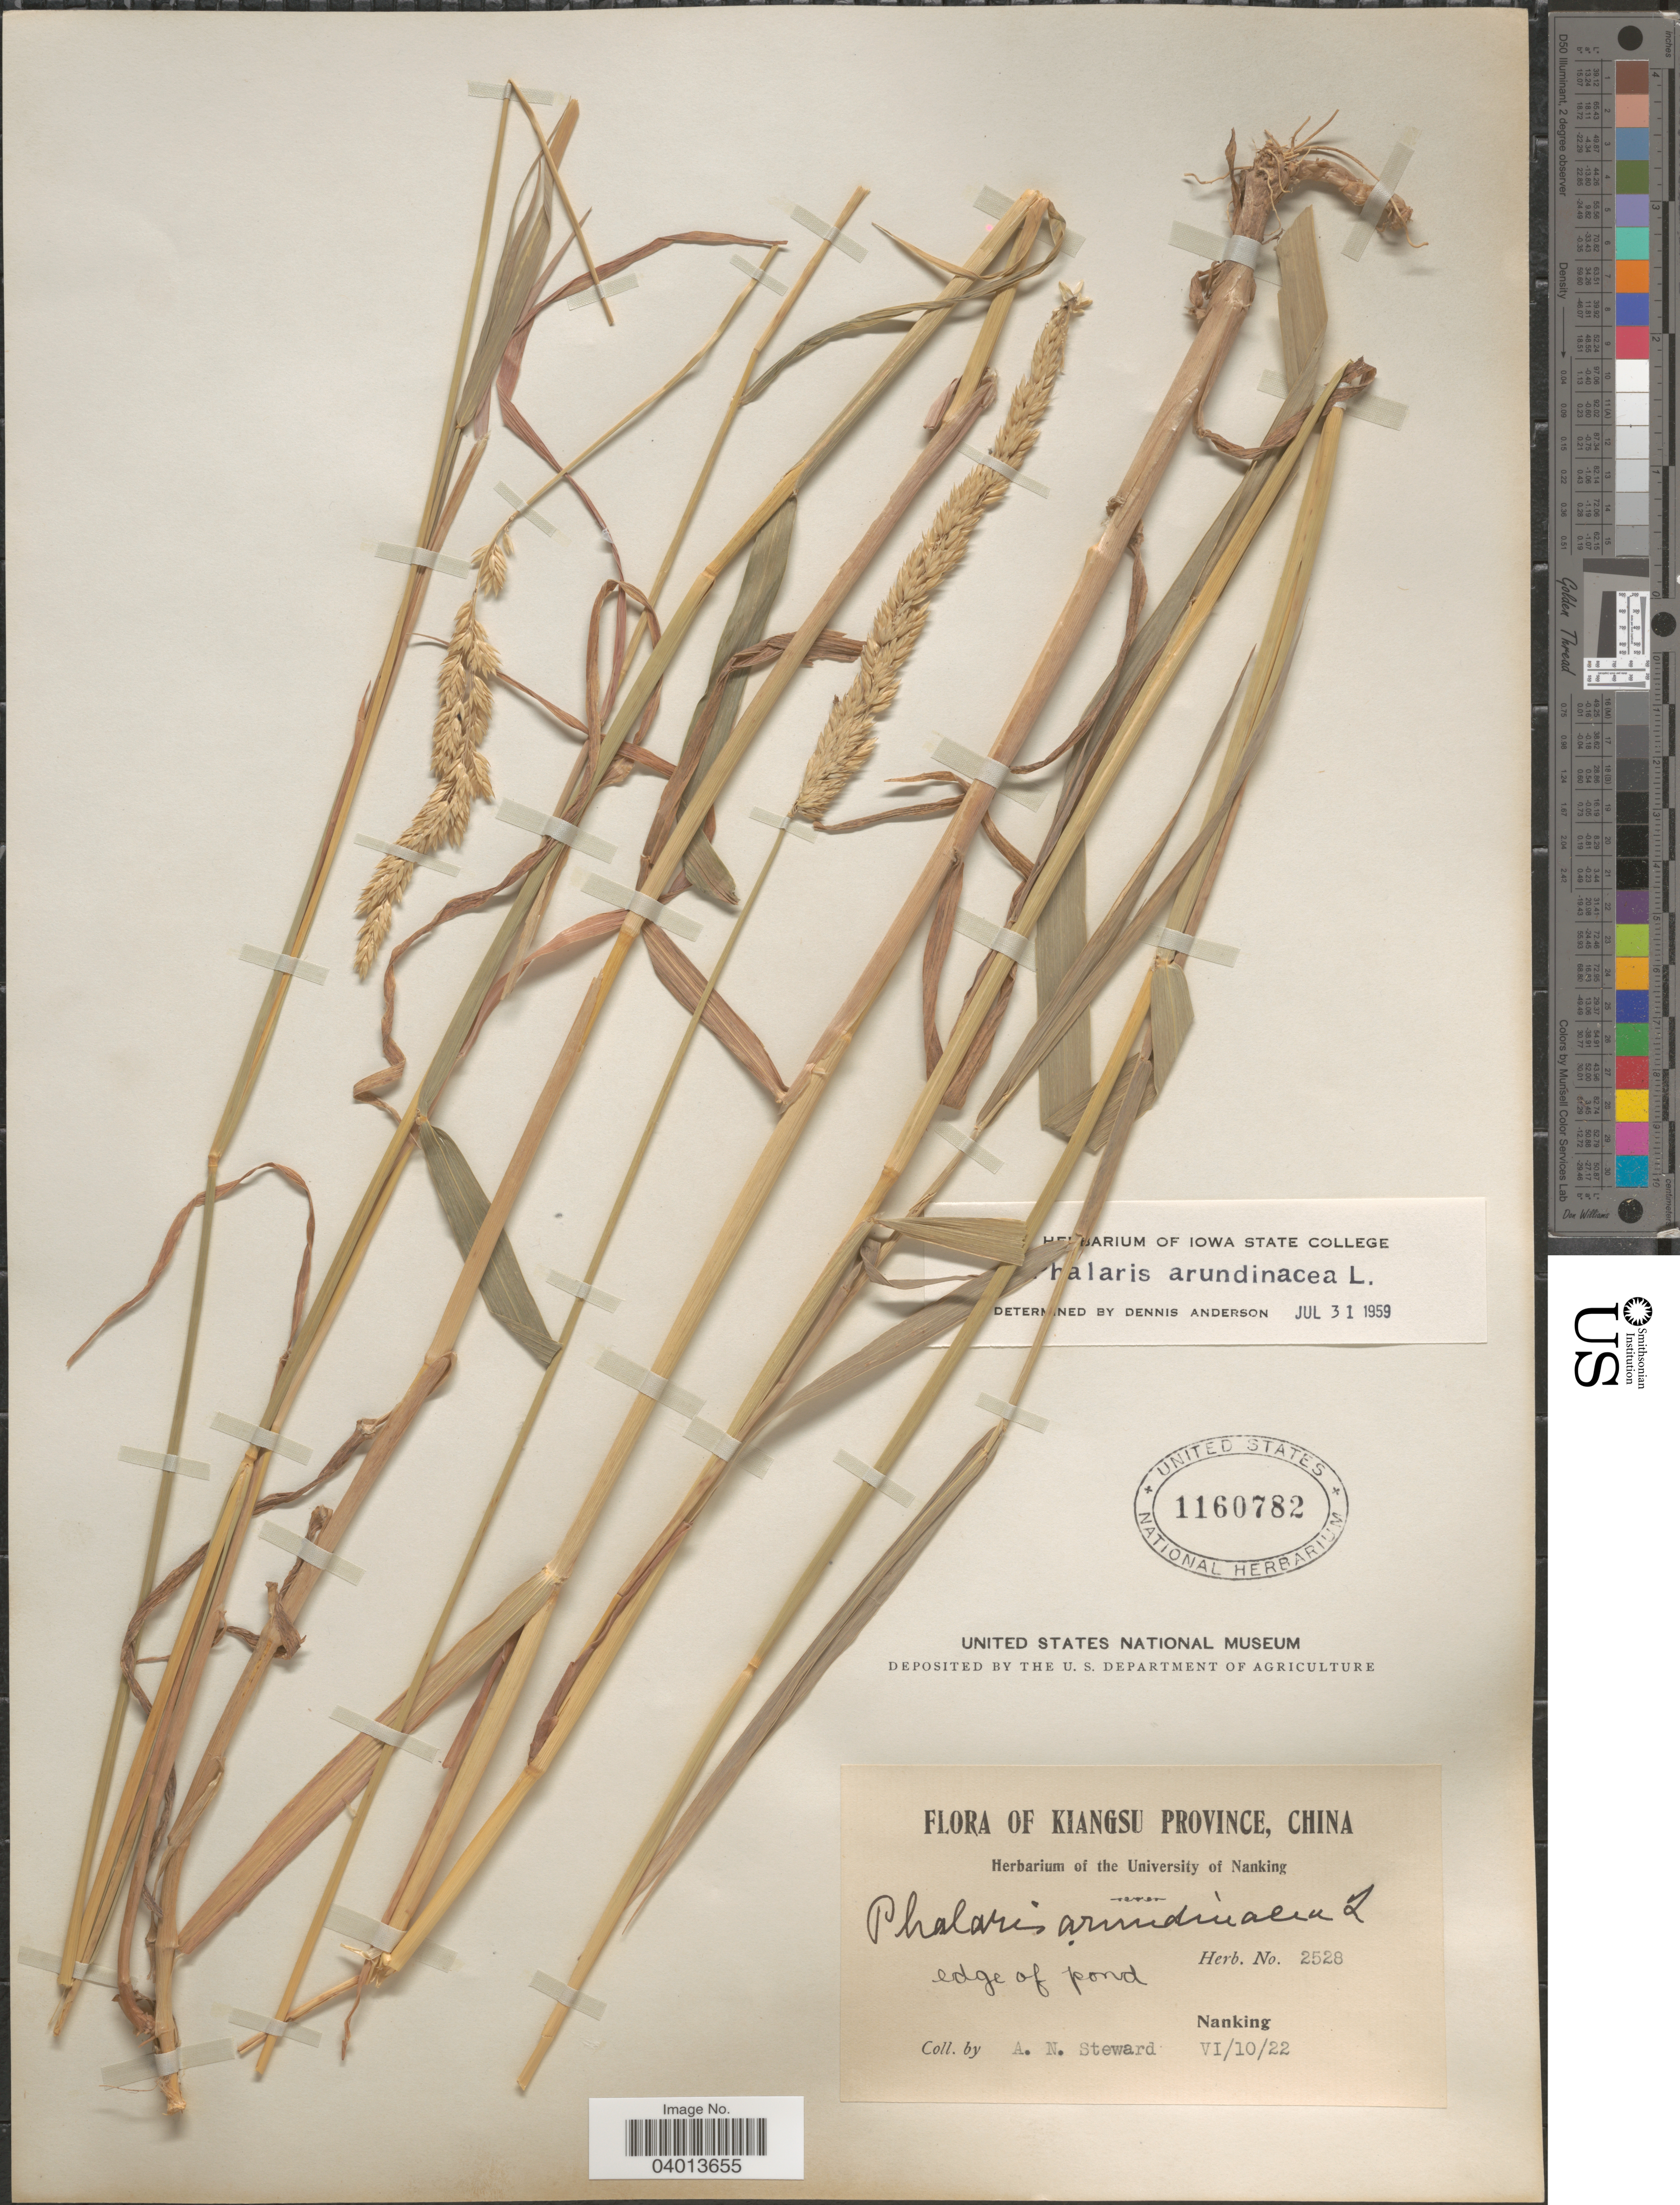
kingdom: Plantae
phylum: Tracheophyta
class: Liliopsida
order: Poales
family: Poaceae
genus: Phalaris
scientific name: Phalaris arundinacea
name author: L.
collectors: A. N. Steward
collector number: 2528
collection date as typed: Transcribed d/m/y: 10/6/22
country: China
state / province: Jiangsu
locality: Kiangsu Province. Nanking.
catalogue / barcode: US 1160782